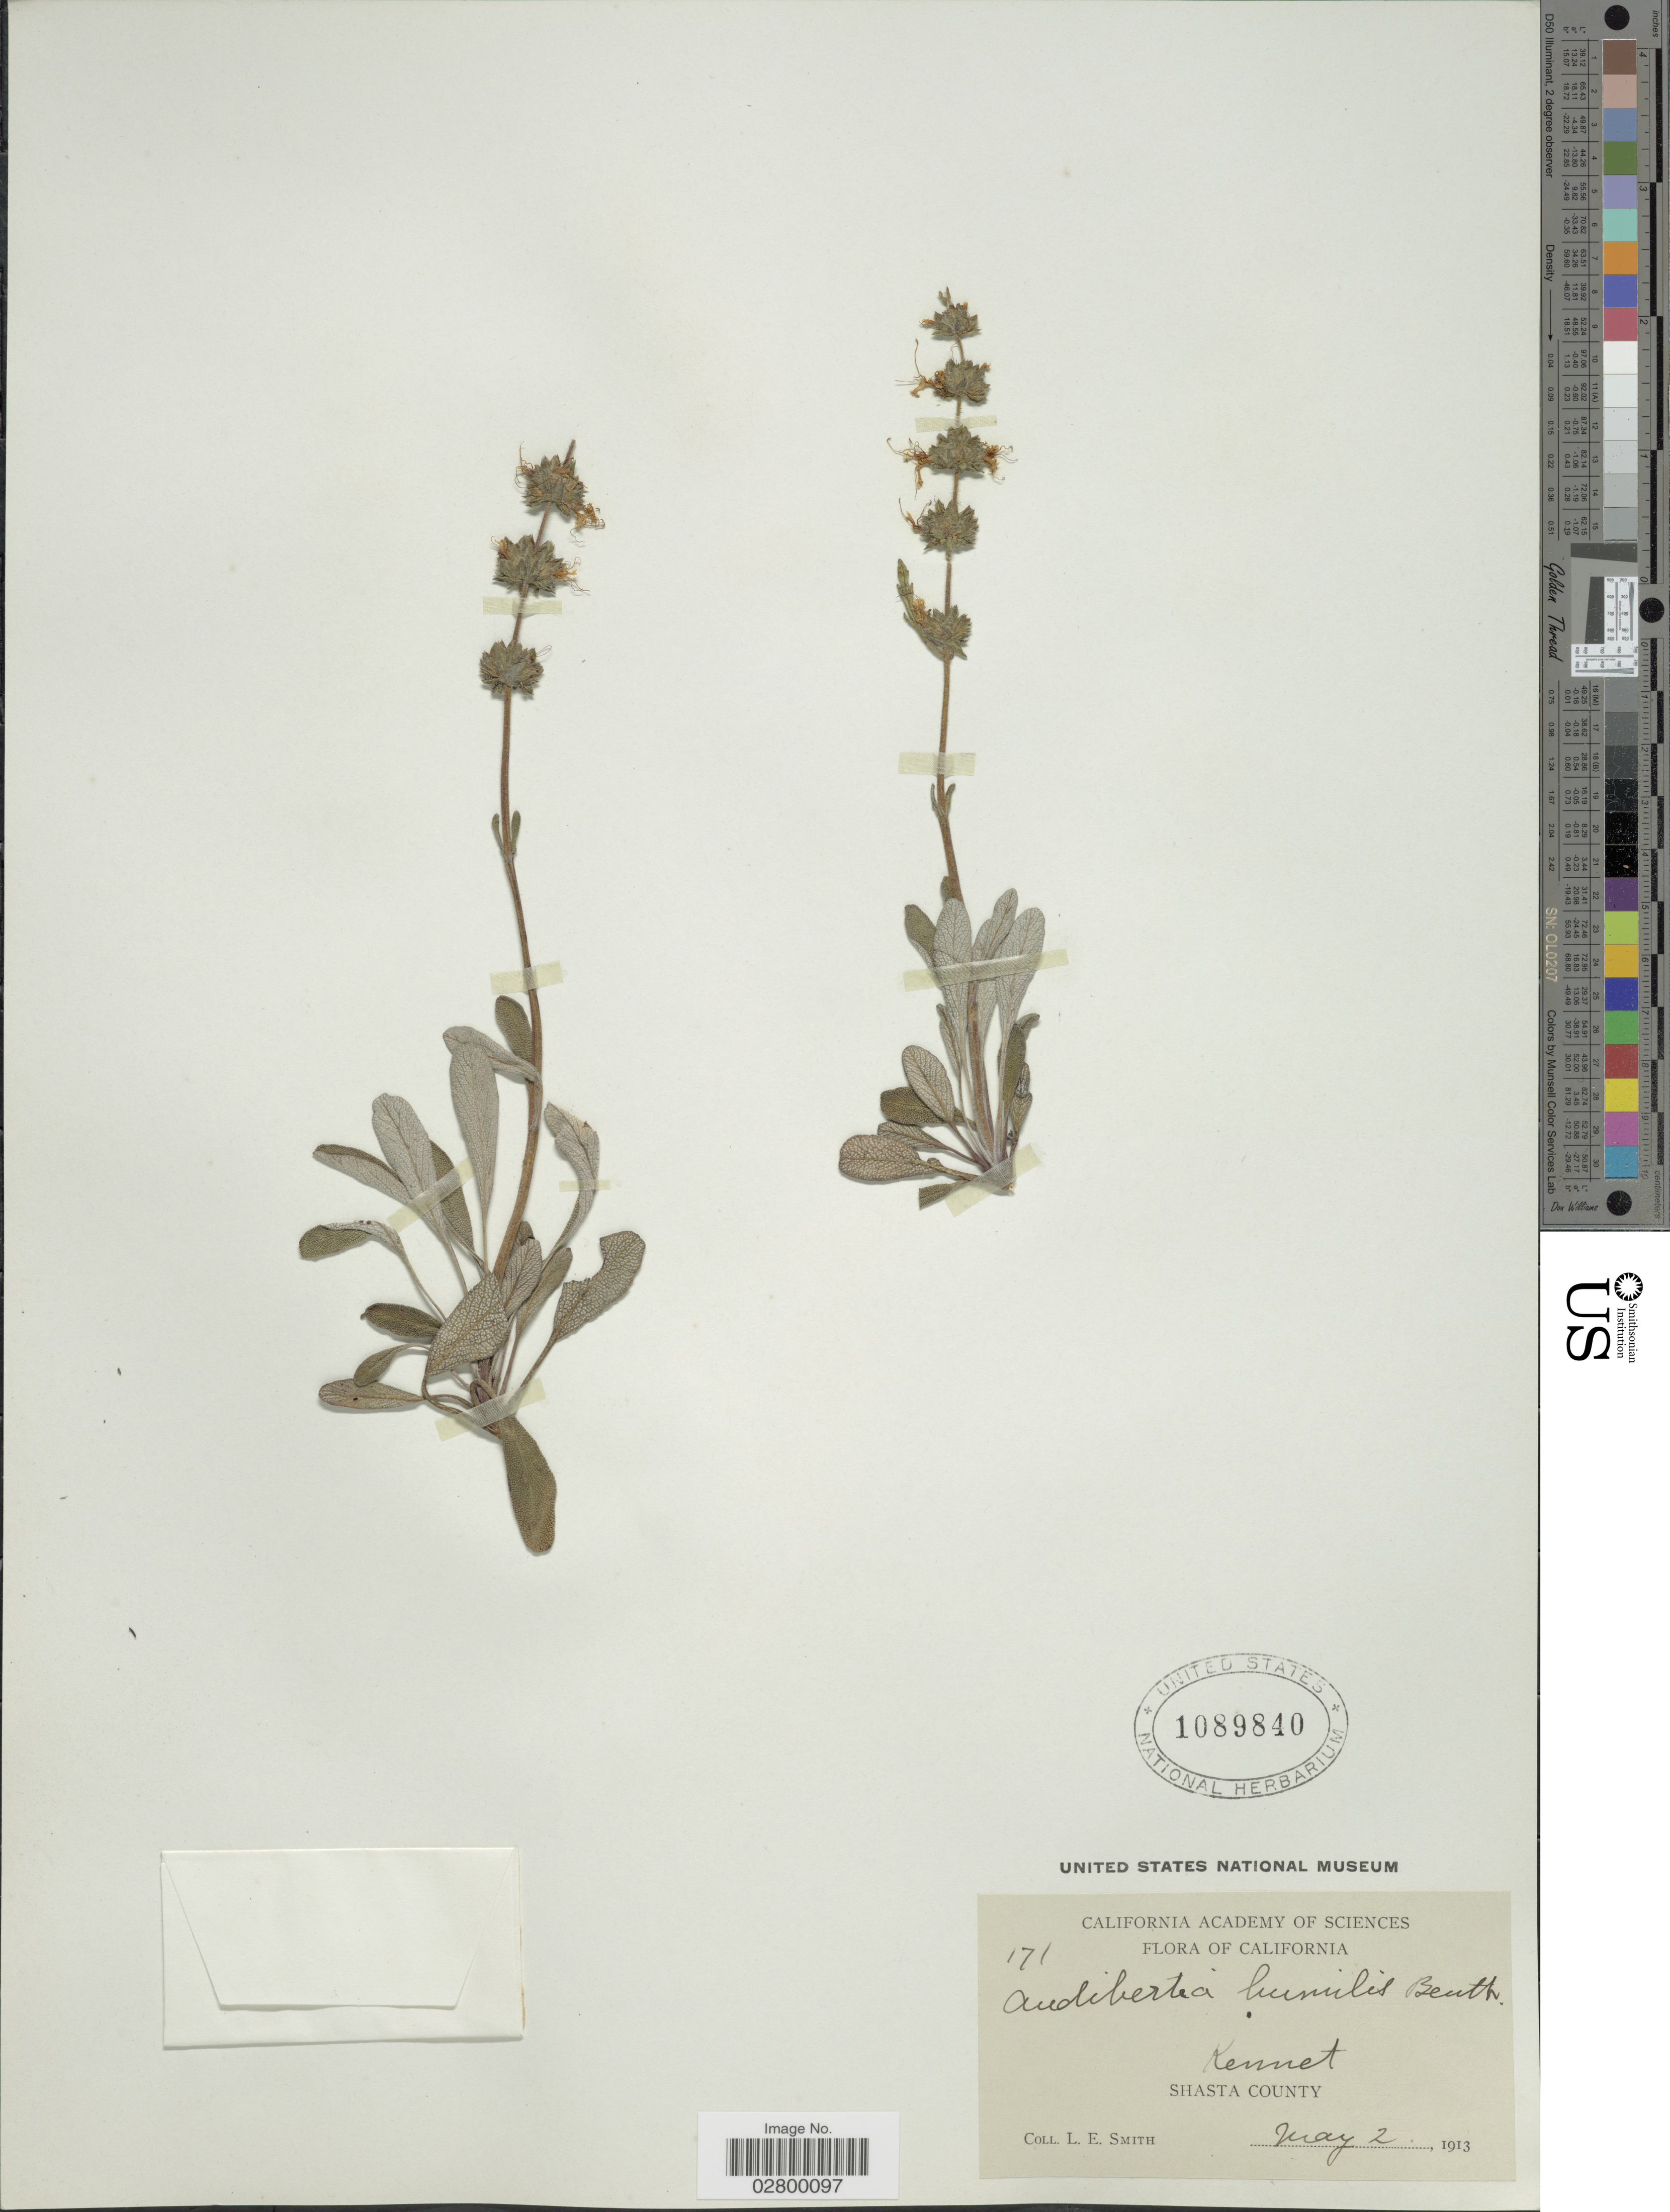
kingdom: Plantae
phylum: Tracheophyta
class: Magnoliopsida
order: Lamiales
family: Lamiaceae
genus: Salvia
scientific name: Salvia sonomensis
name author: Greene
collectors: L. E. Smith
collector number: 171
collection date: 1913-05-02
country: United States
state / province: California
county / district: Shasta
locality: Kennet, Shasta County.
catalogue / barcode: US 1089840